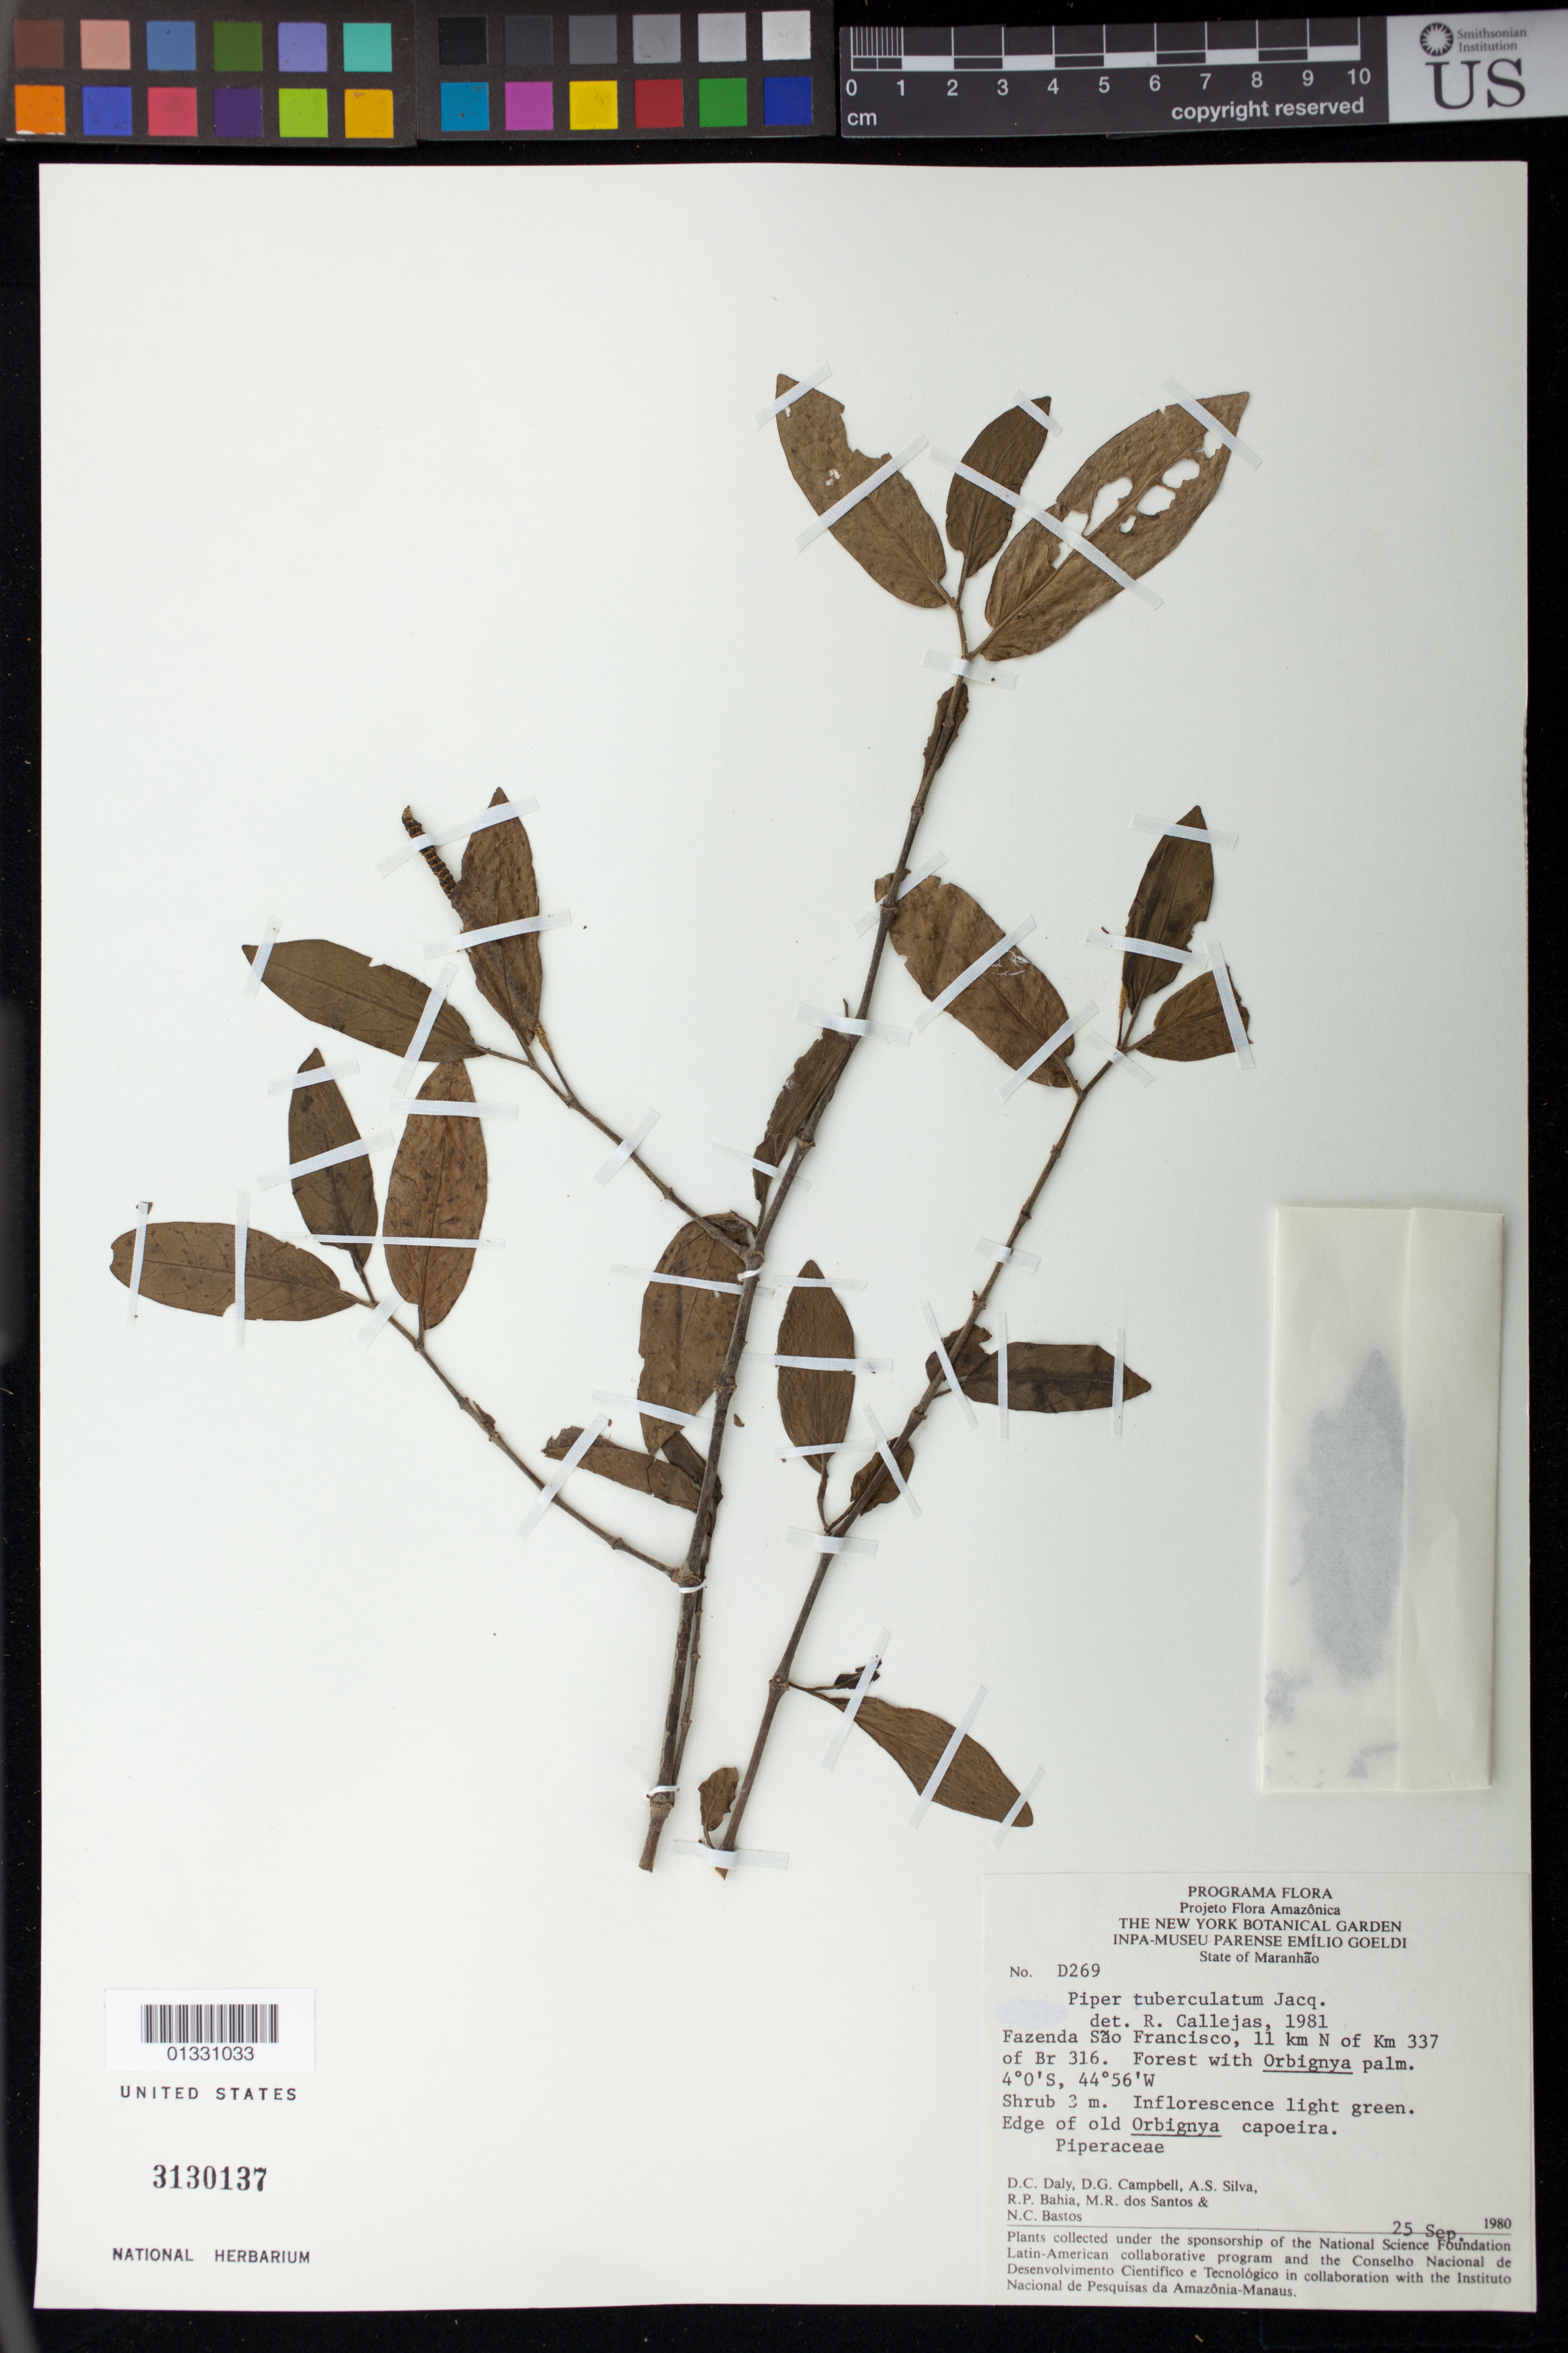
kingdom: Plantae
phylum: Tracheophyta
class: Magnoliopsida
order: Piperales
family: Piperaceae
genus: Piper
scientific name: Piper tuberculatum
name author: Jacq.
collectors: D. C. Daly, D. G. Campbell, A. S. Silva, R. P. Bahia, M. R. dos Santos & N. C. Bastos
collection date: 1980-09-25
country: Brazil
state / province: Maranhão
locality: Fazenda São Francisco, 11km N of km 337 of Br 316.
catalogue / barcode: US 3130137